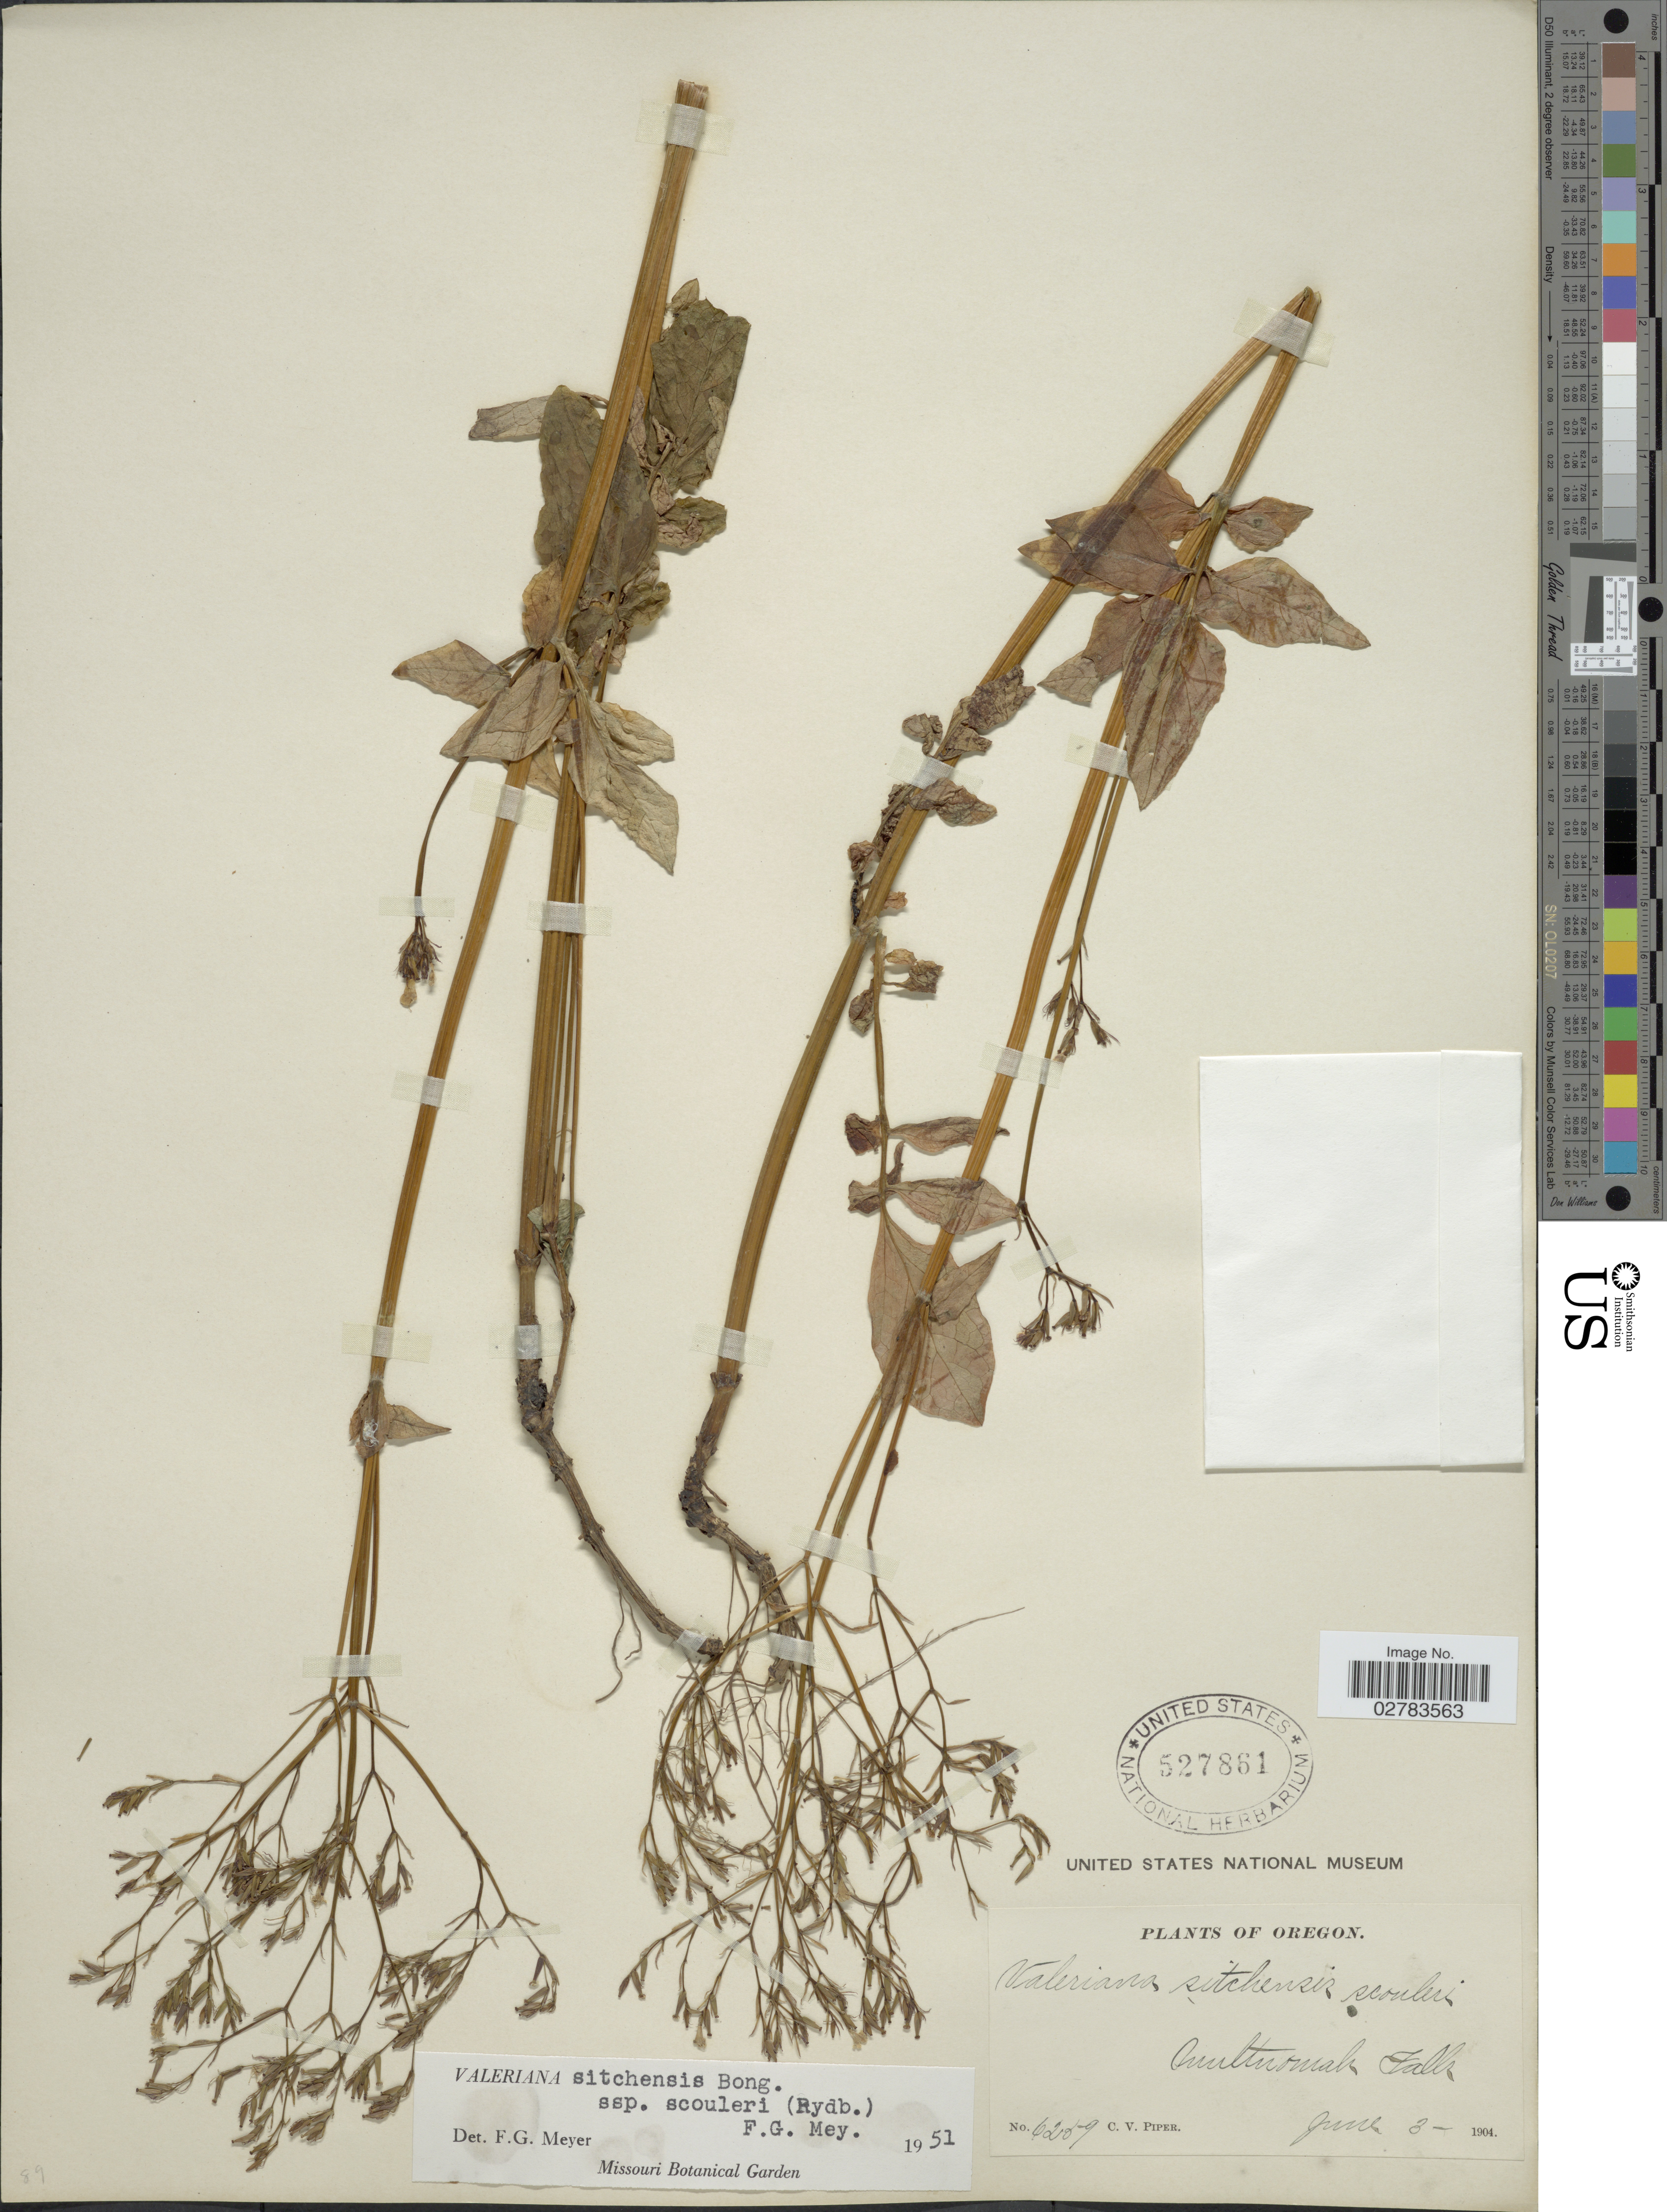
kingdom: Plantae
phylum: Tracheophyta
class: Magnoliopsida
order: Dipsacales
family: Caprifoliaceae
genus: Valeriana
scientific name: Valeriana sitchensis subsp. scouleri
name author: (Rydb.) F.G. Mey.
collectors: C. V. Piper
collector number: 6259*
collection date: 1904-06-03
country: United States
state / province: Oregon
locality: Multnomah Falls.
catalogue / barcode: US 527861